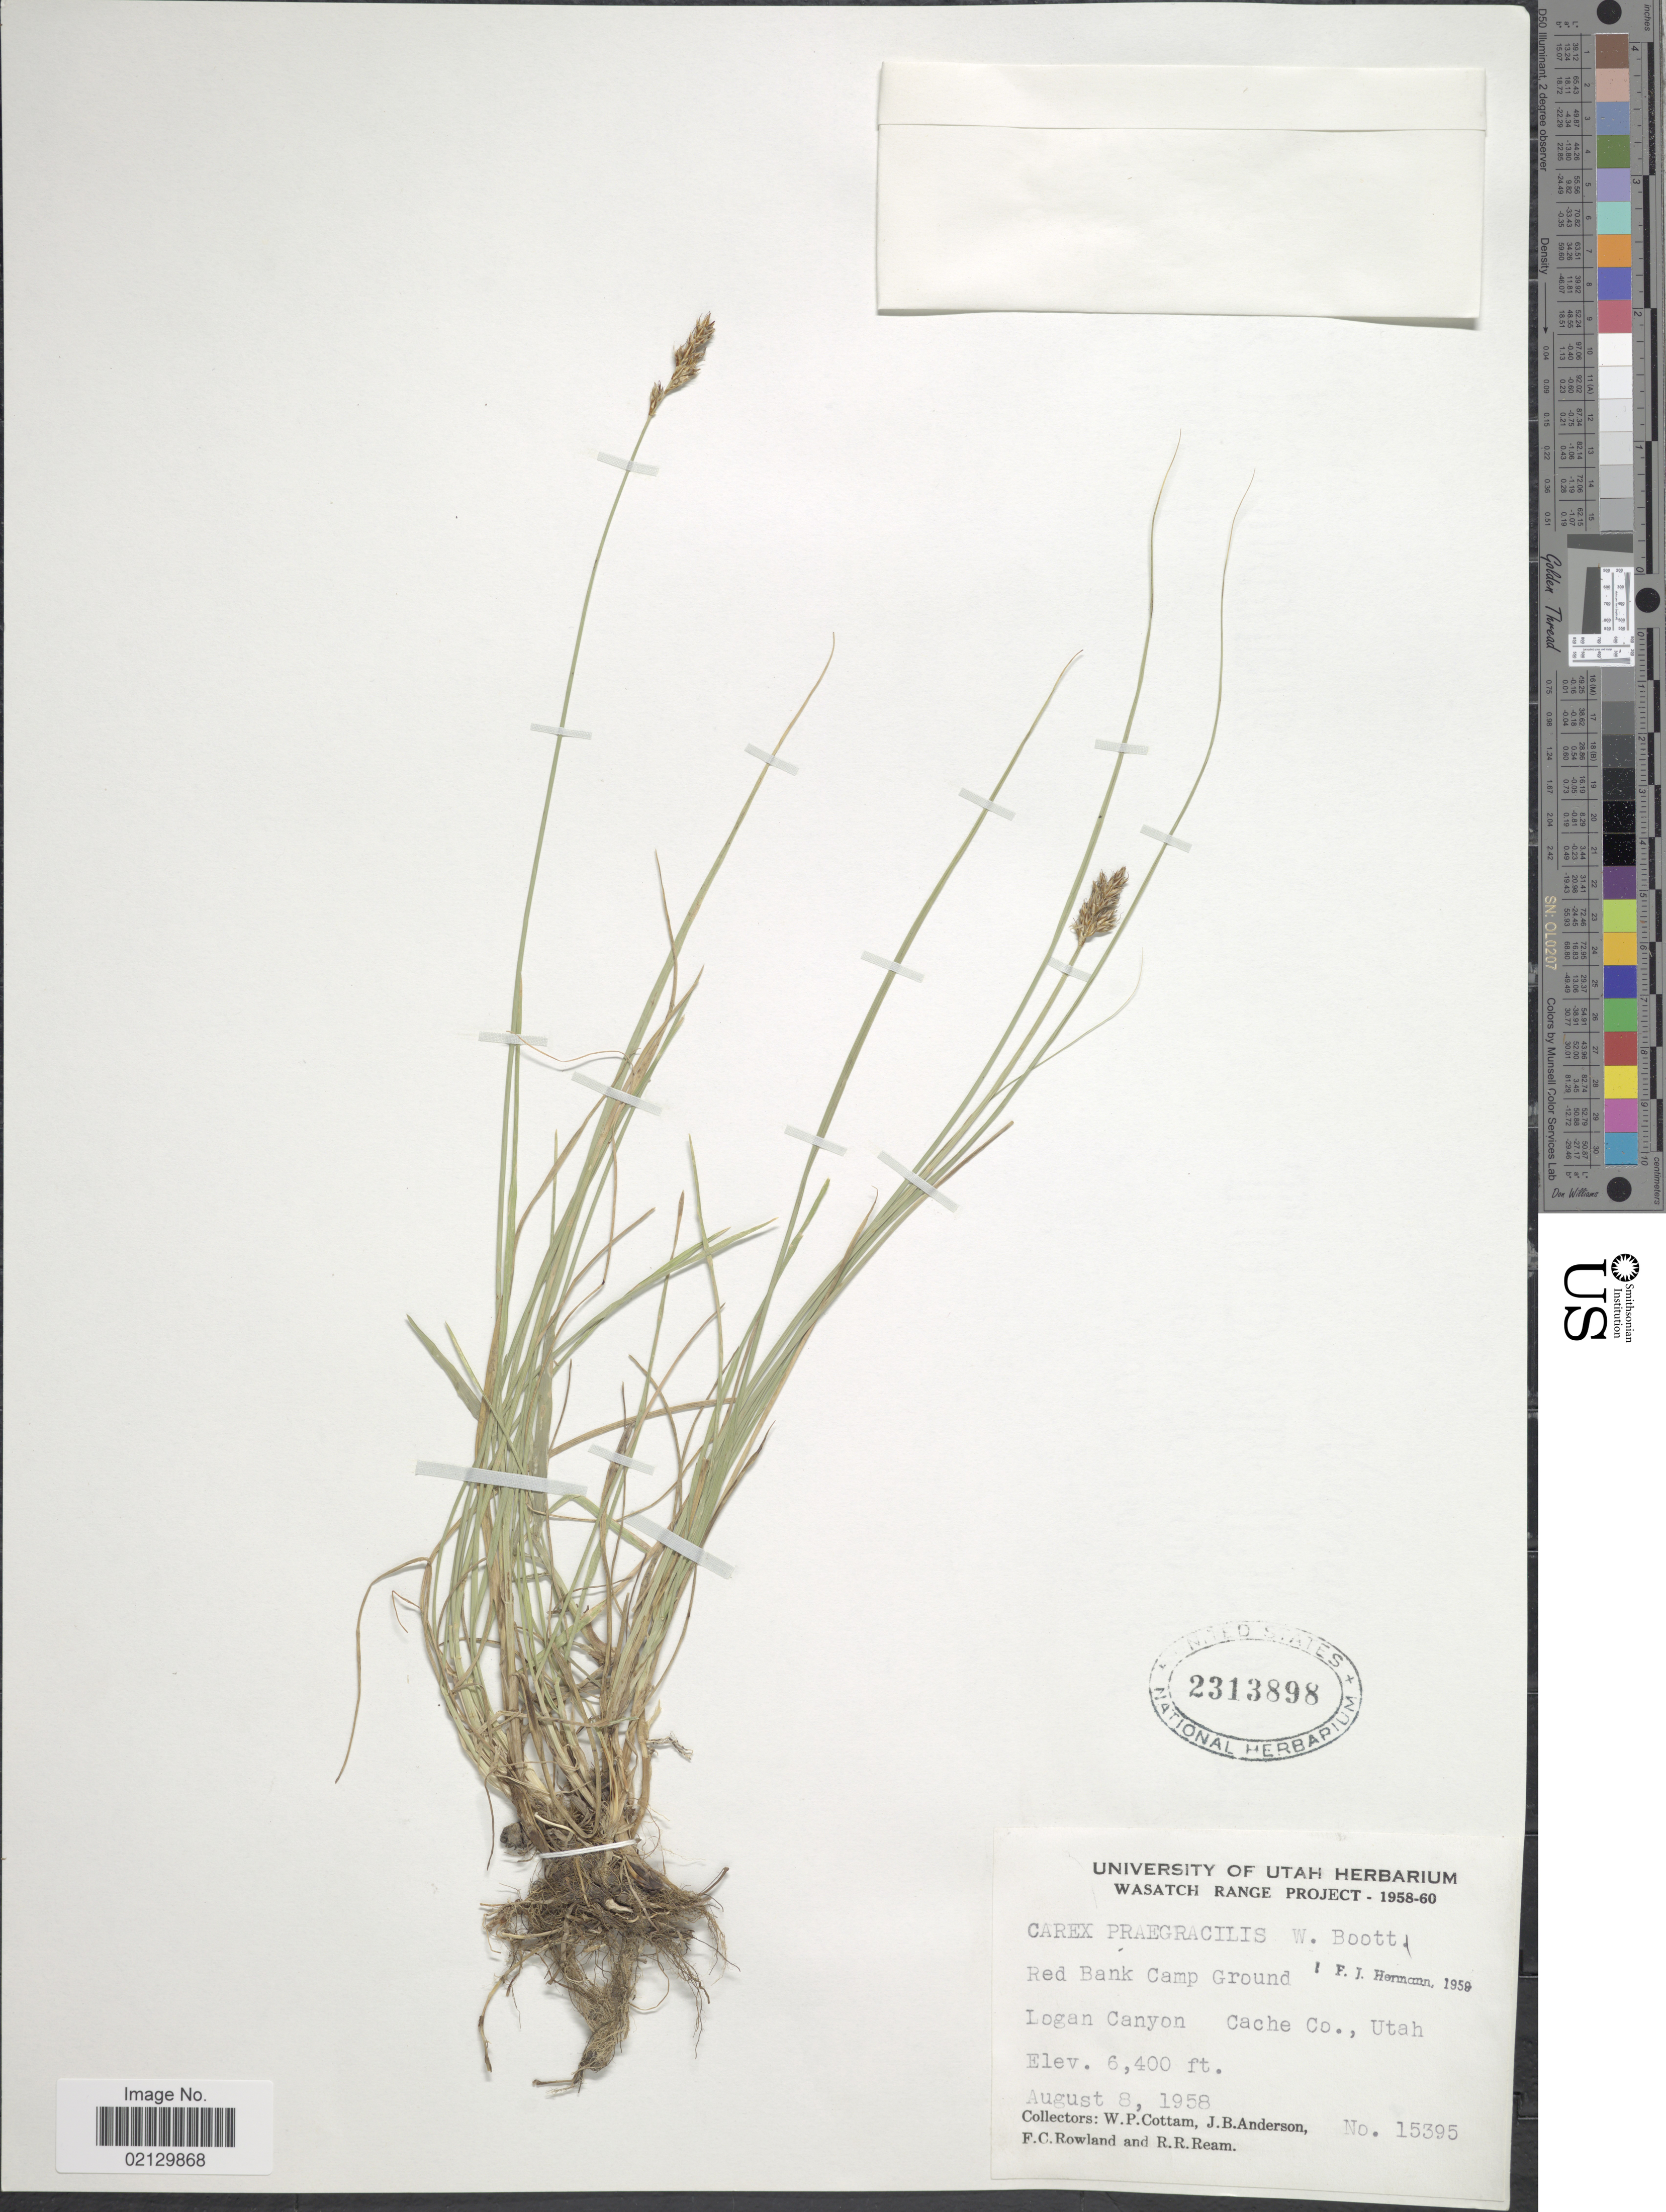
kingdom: Plantae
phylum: Tracheophyta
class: Liliopsida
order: Poales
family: Cyperaceae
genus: Carex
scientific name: Carex praegracilis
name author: W. Boott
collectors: W. Cottam, J. B. Anderson, F. Rowland & R. Ream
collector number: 15395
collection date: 1958-08-08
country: United States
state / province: Utah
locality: Wasatch Range. Red Bank Cam Ground. Logan Canyon. Cache Co., Utah.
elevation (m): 1951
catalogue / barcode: US 2313898